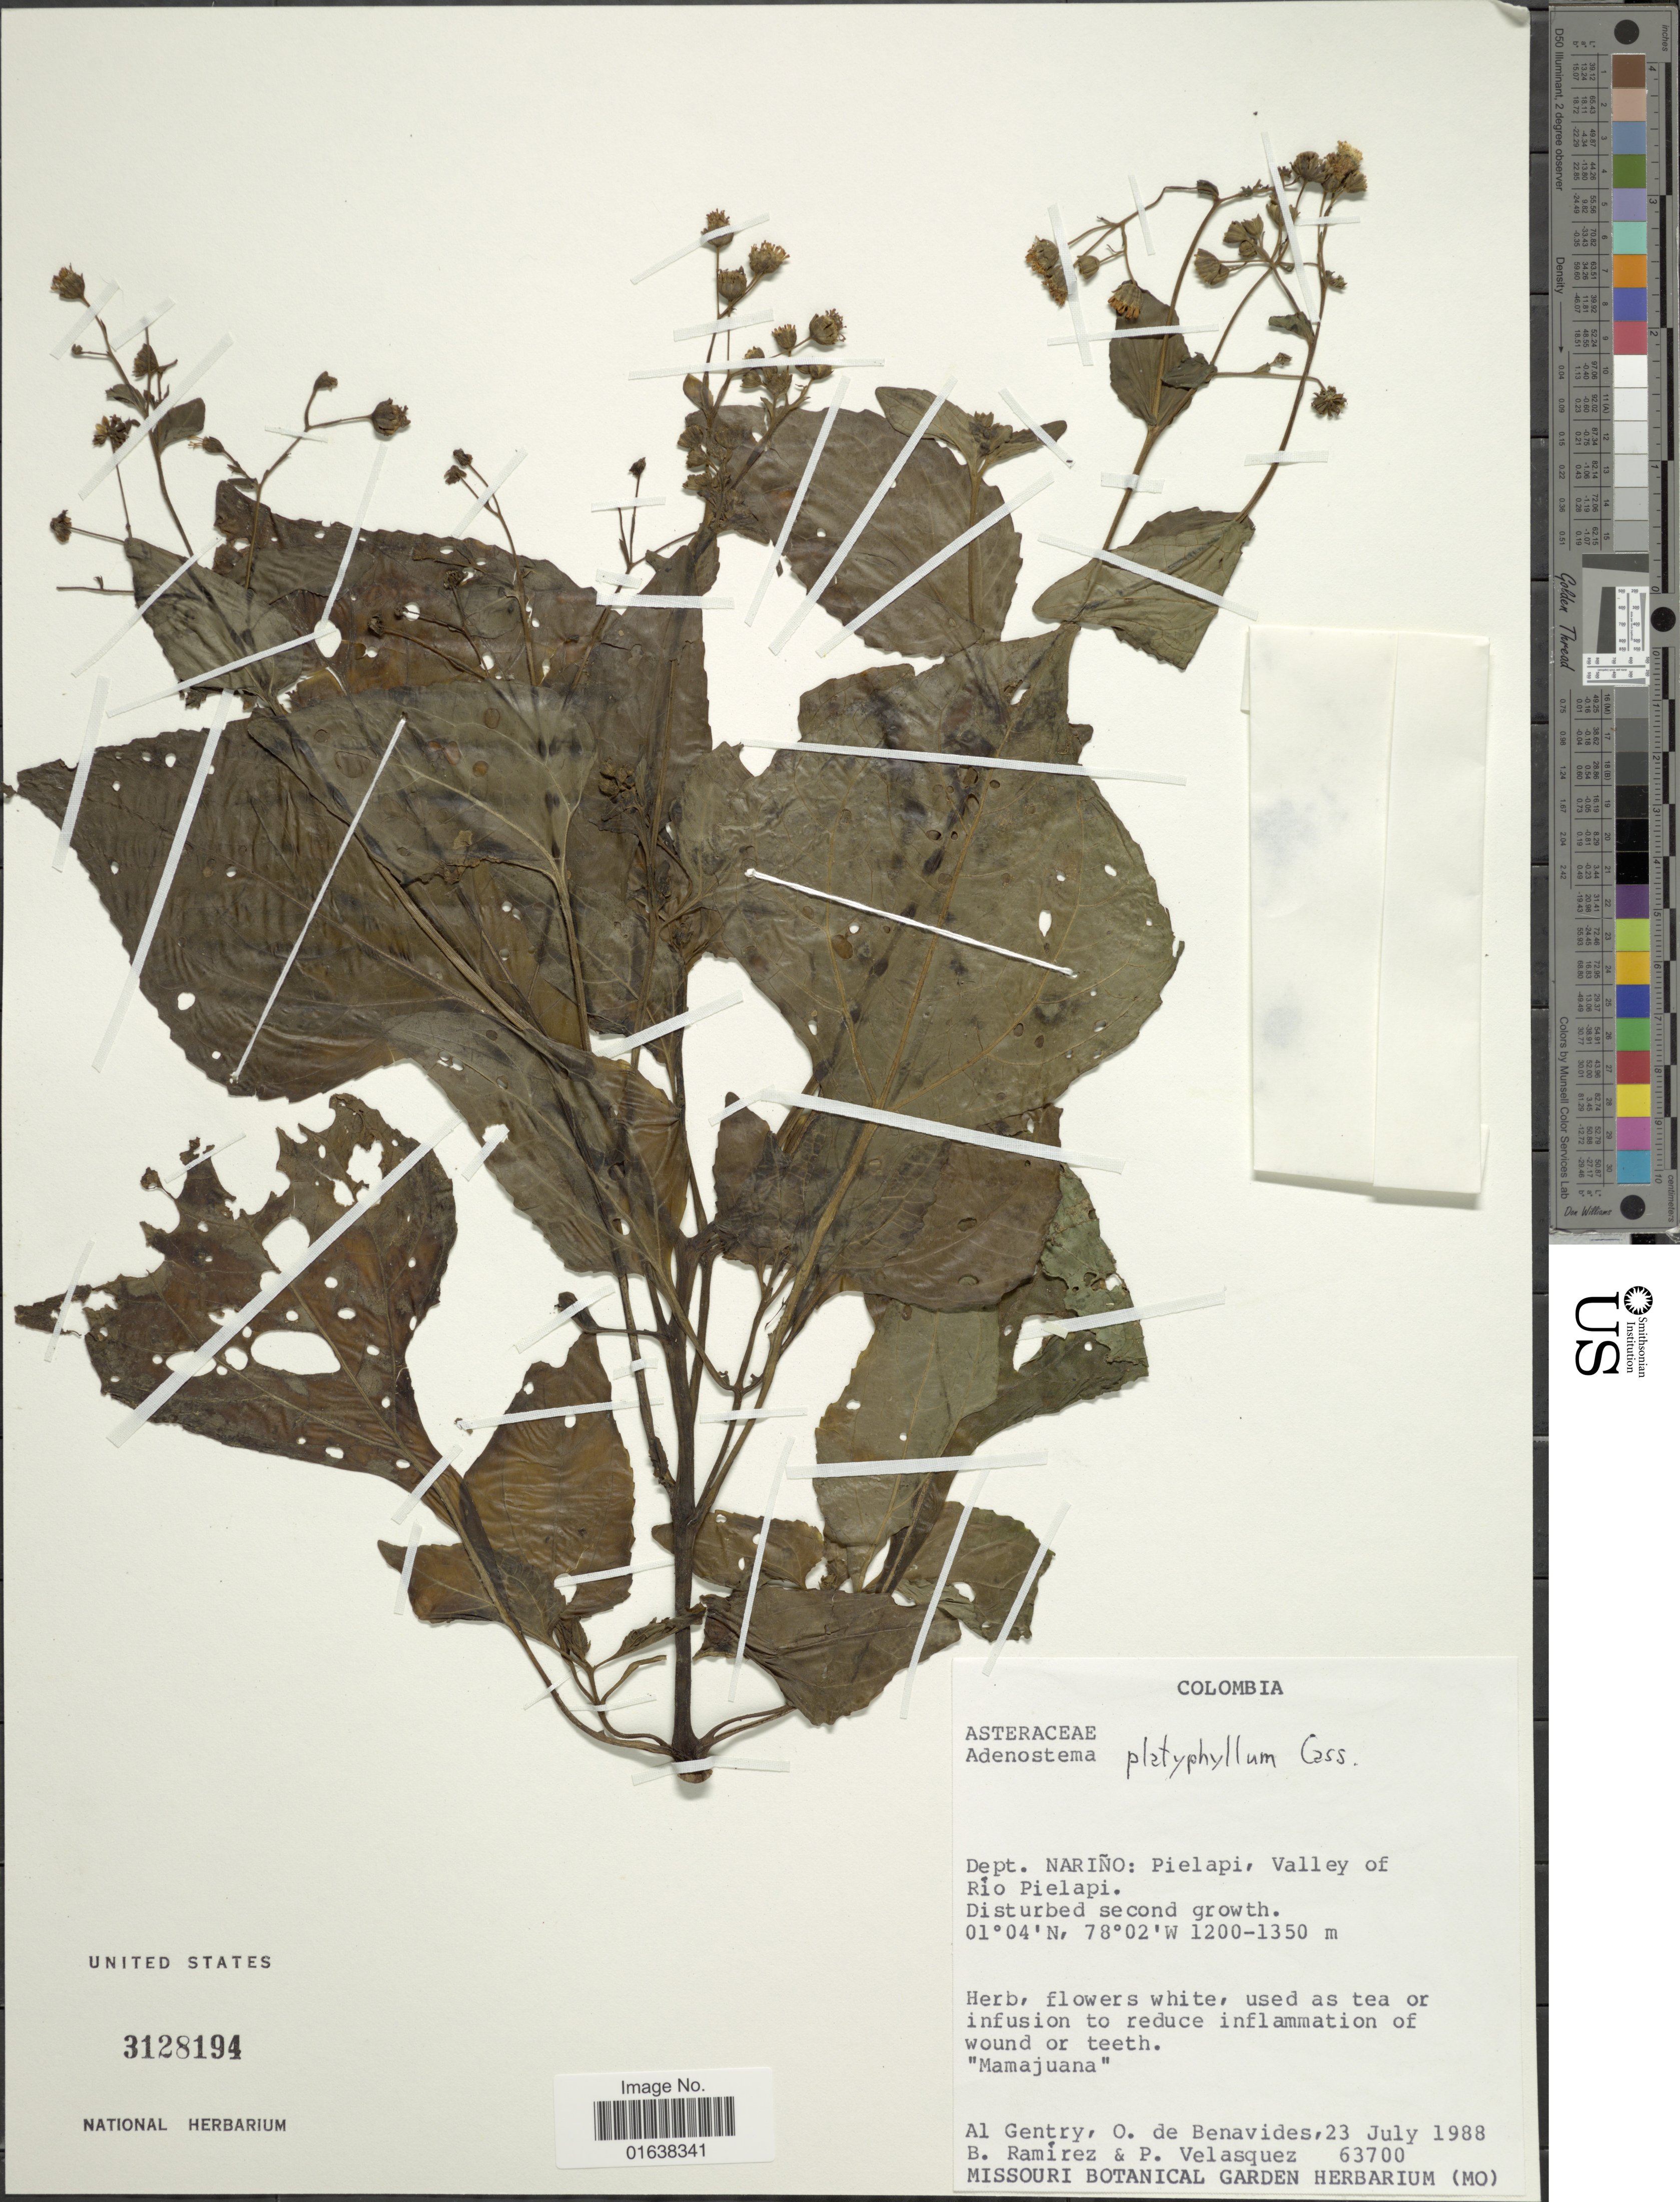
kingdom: Plantae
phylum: Tracheophyta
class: Magnoliopsida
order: Asterales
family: Asteraceae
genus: Adenostemma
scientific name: Adenostemma platyphyllum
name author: Cass.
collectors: A. H. Gentry, Olga S. de Benavides, B. Ramírez & P. Velasquez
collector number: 63700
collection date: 1988-07-23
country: Colombia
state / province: Nariño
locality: Colombia. Dept. Nariño: Pielapi, Valley of Rio Pielapo.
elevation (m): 1200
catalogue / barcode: US 3128194